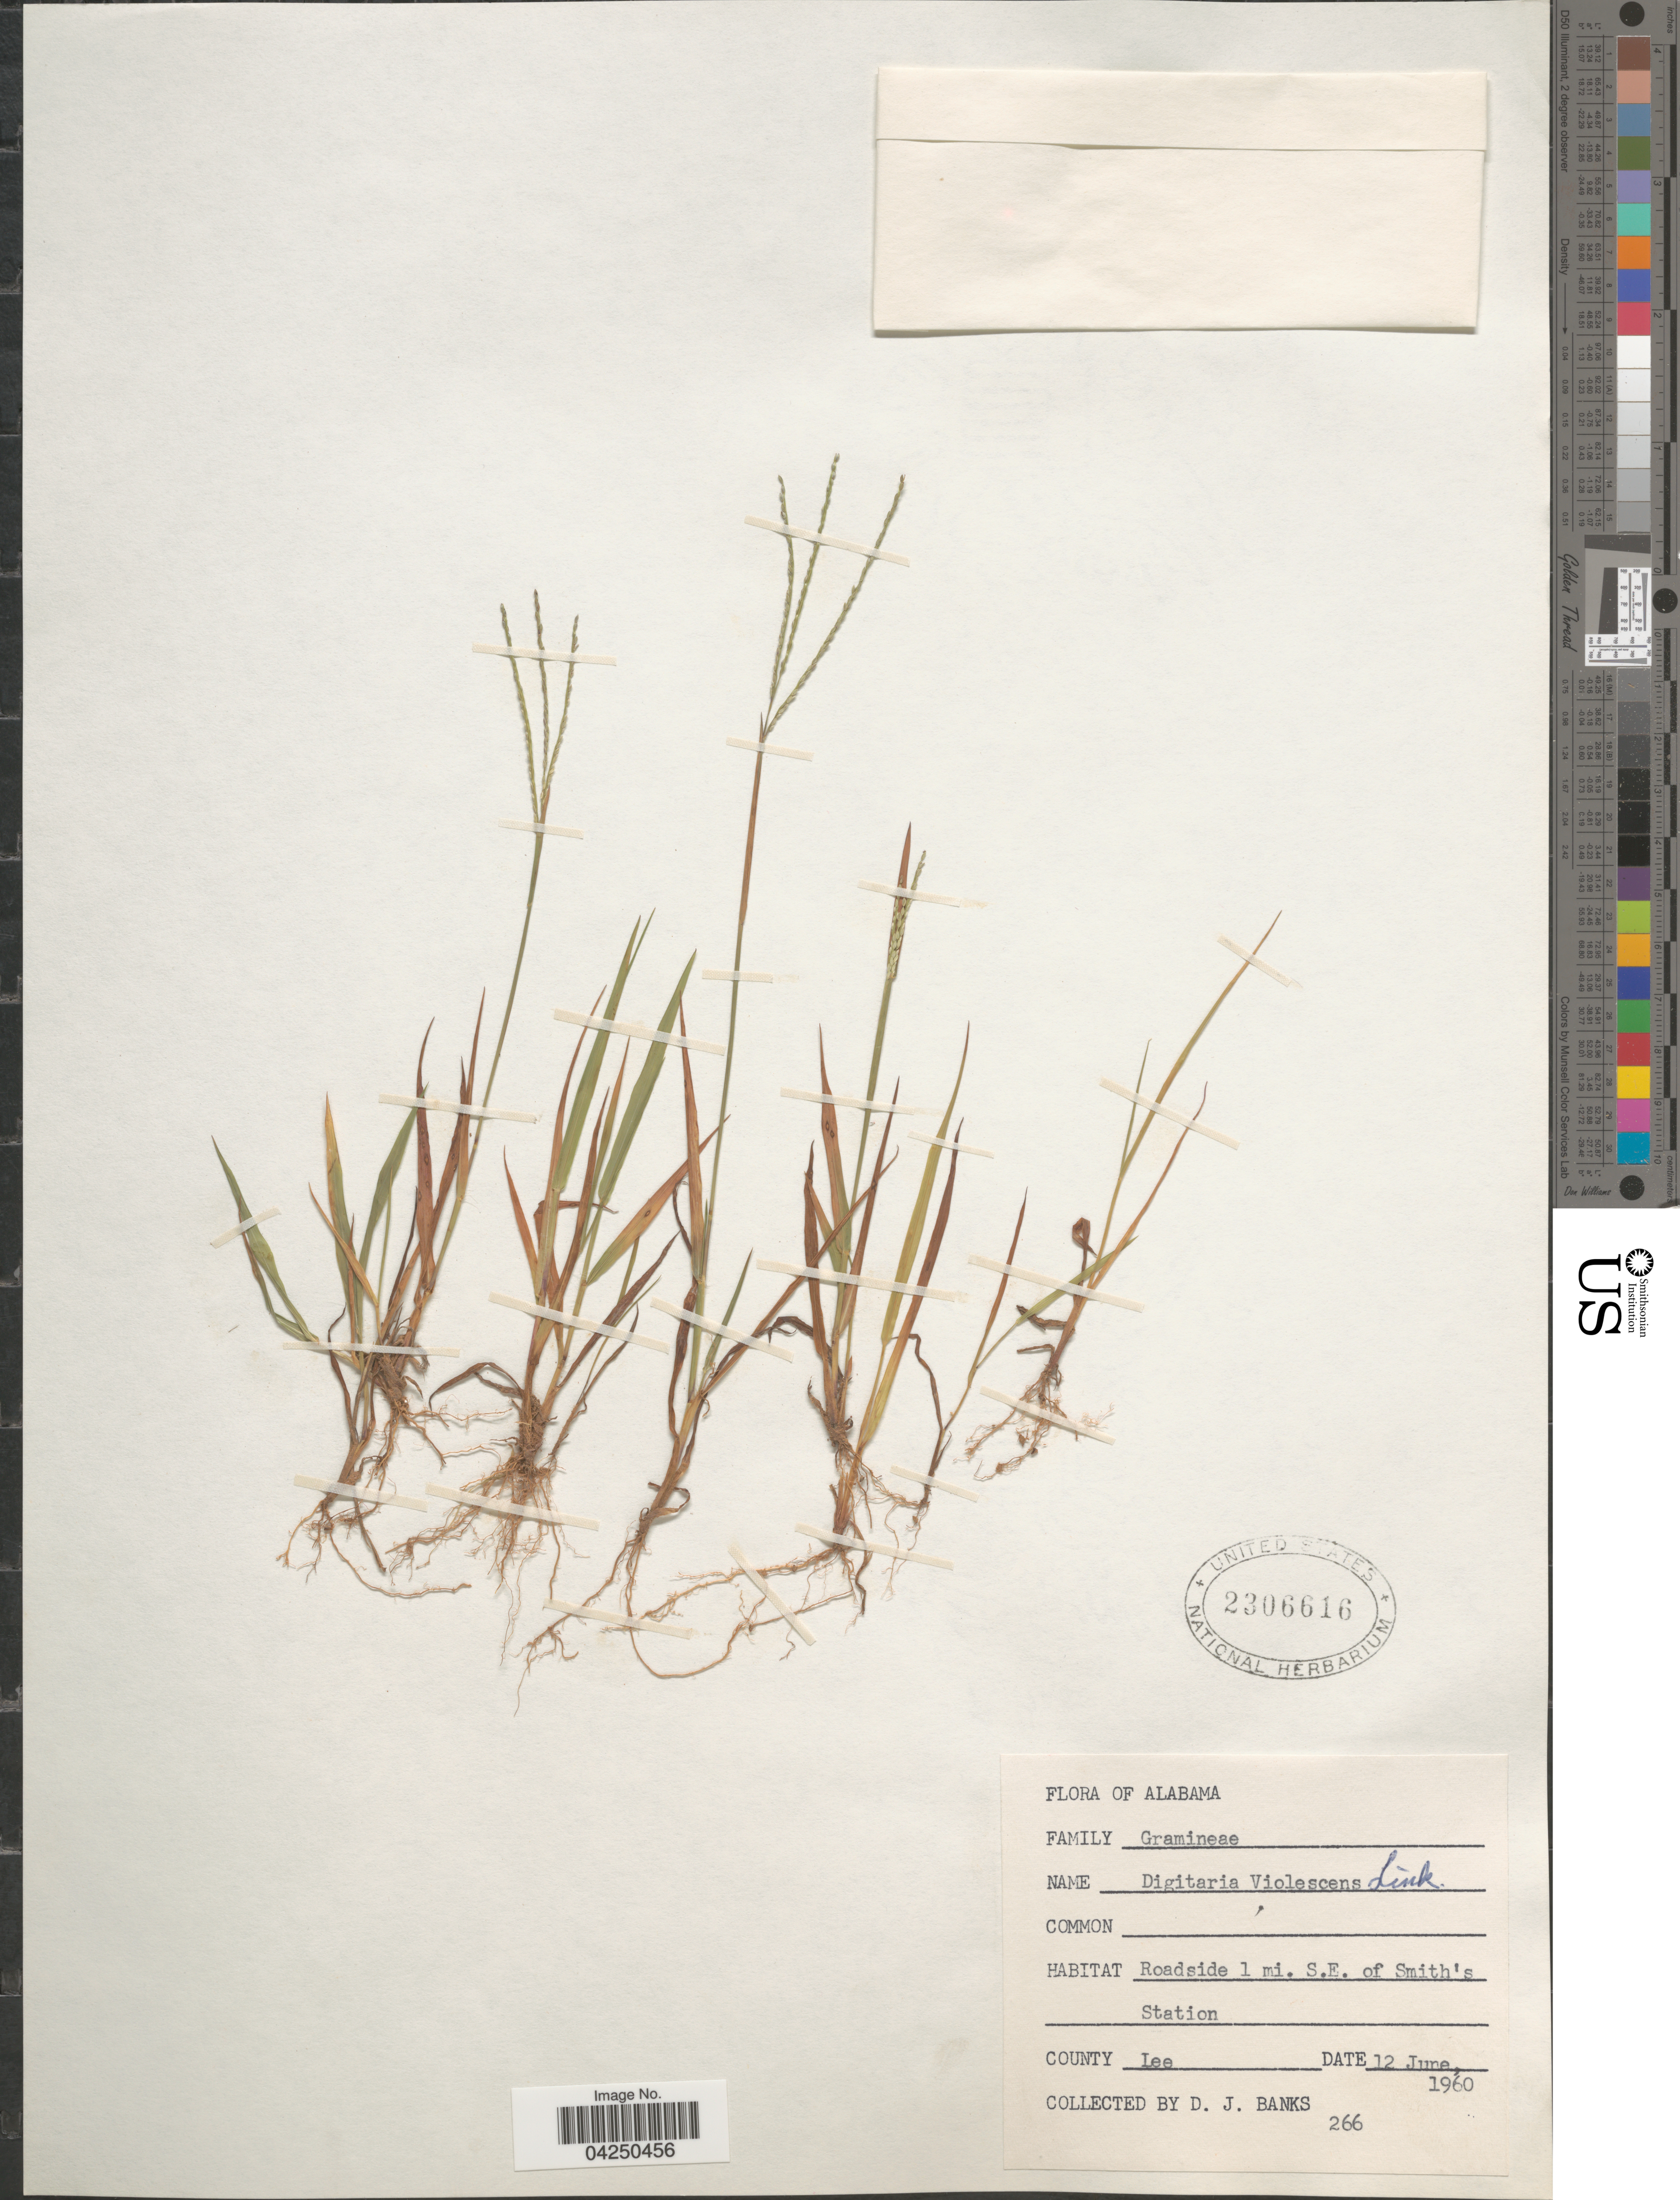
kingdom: Plantae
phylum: Tracheophyta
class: Liliopsida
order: Poales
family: Poaceae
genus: Digitaria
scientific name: Digitaria violascens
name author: Link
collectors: D. J. Banks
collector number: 266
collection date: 1960-06-12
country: United States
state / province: Alabama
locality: Roadside 1 mi. S.E. of Smith's Station. County Lee.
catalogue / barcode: US 2306616